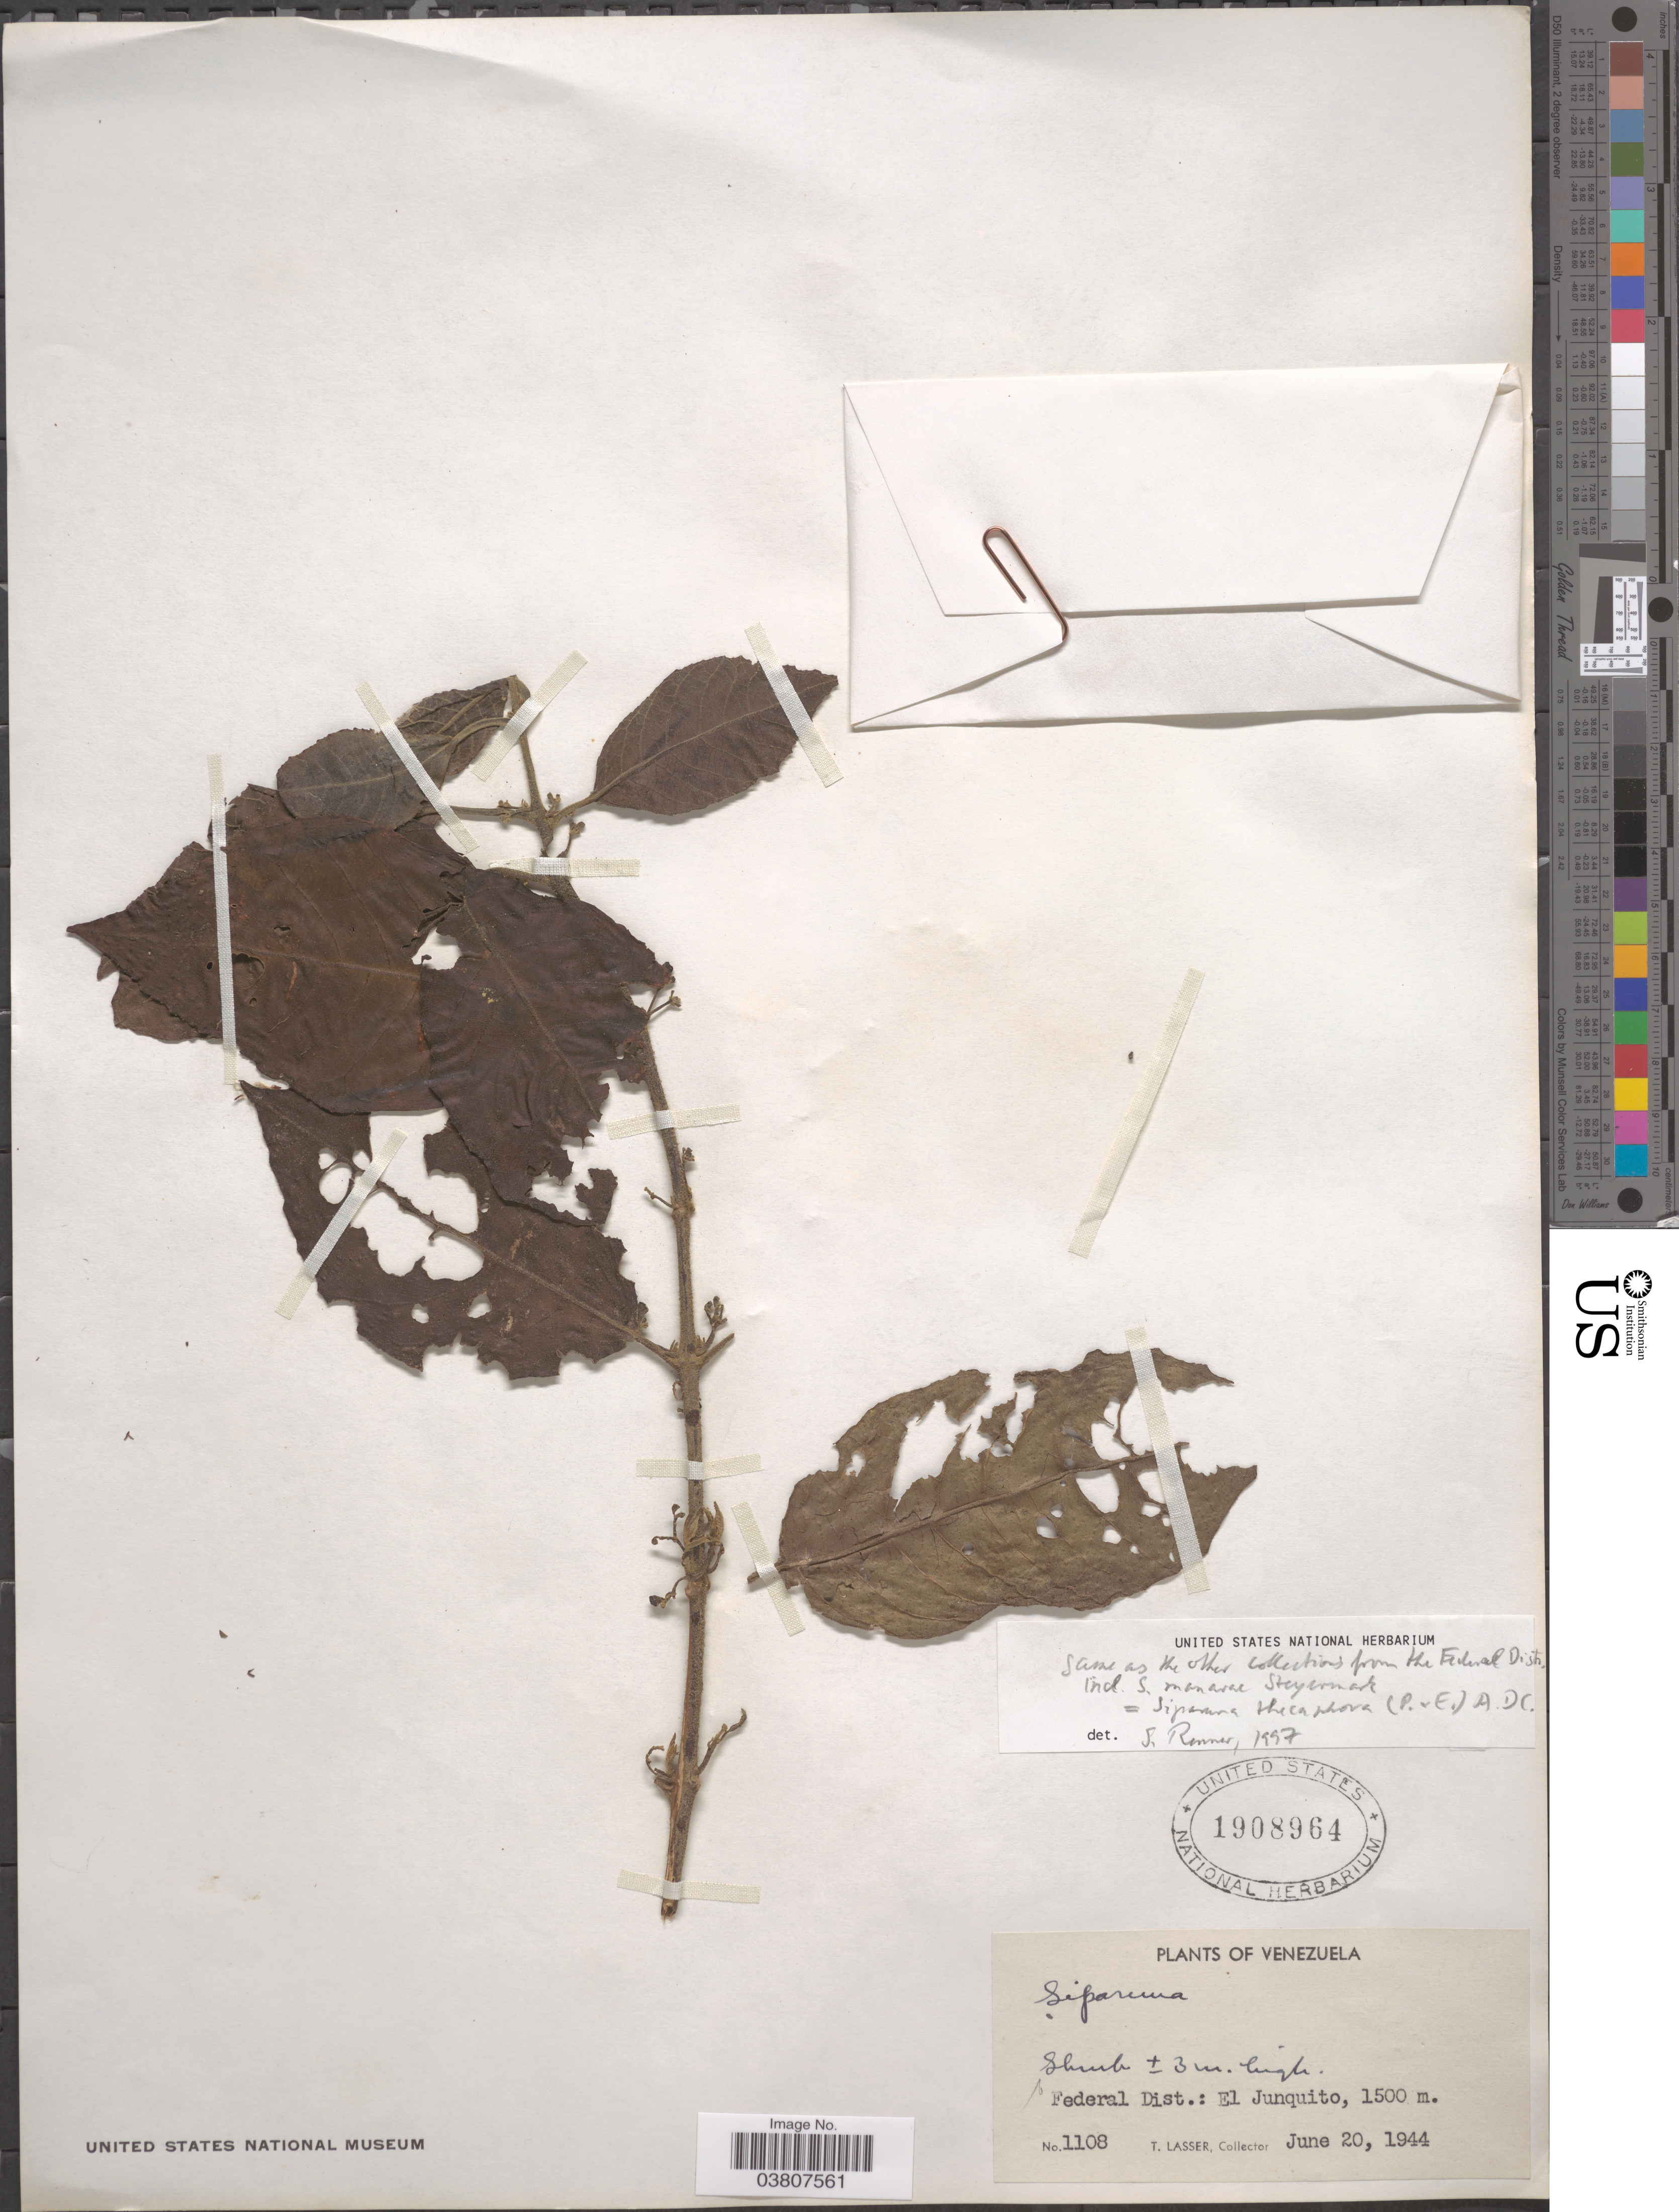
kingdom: Plantae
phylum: Tracheophyta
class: Magnoliopsida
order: Laurales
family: Siparunaceae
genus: Siparuna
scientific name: Siparuna thecaphora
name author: (Poepp. & Endl.) A. DC.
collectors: T. Lasser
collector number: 1108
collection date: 1944-06-20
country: Venezuela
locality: Federal Dist.: El Junquito.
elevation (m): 1500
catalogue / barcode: US 1908964